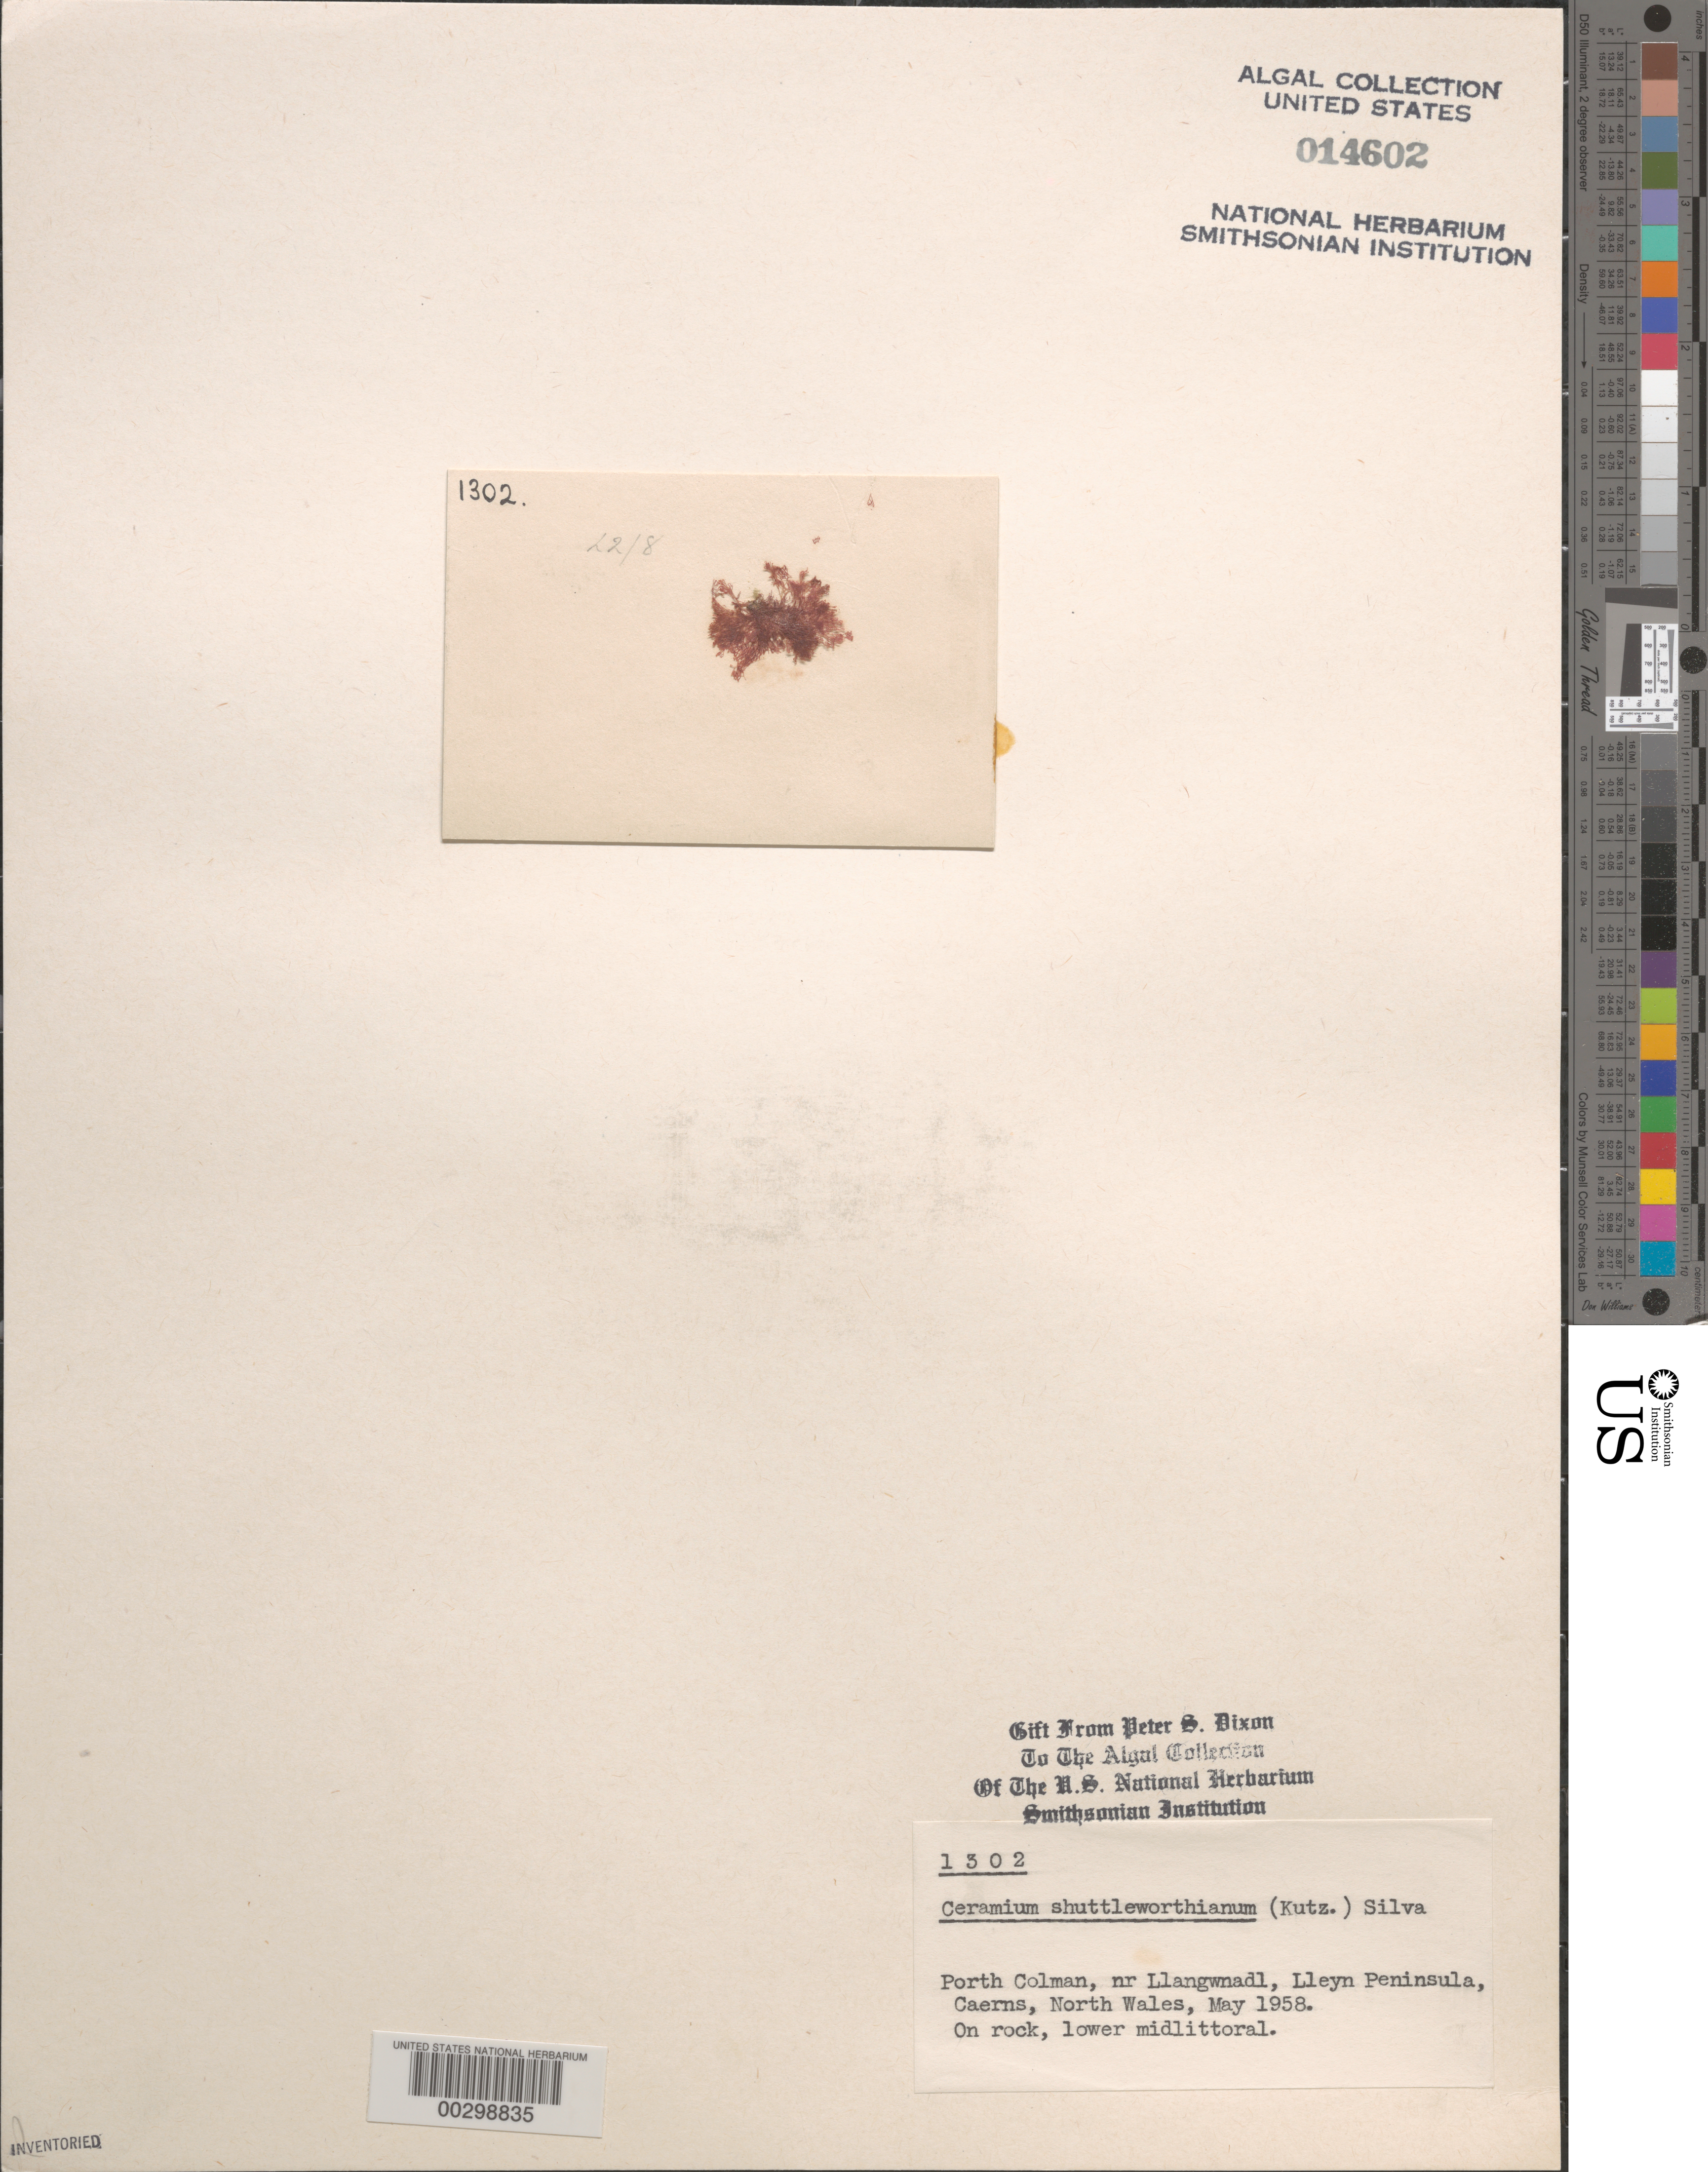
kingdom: Plantae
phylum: Rhodophyta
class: Florideophyceae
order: Ceramiales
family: Ceramiaceae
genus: Ceramium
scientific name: Ceramium shuttleworthianum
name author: (Kütz.) Rabenh.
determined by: Dixon, P. S.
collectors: P. S. Dixon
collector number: PSD 1302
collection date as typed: May 1958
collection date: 1958-05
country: United Kingdom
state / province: Wales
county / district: Gwynedd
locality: Porth Colman, near Llangwnadl, Lleyn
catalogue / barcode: US 14602